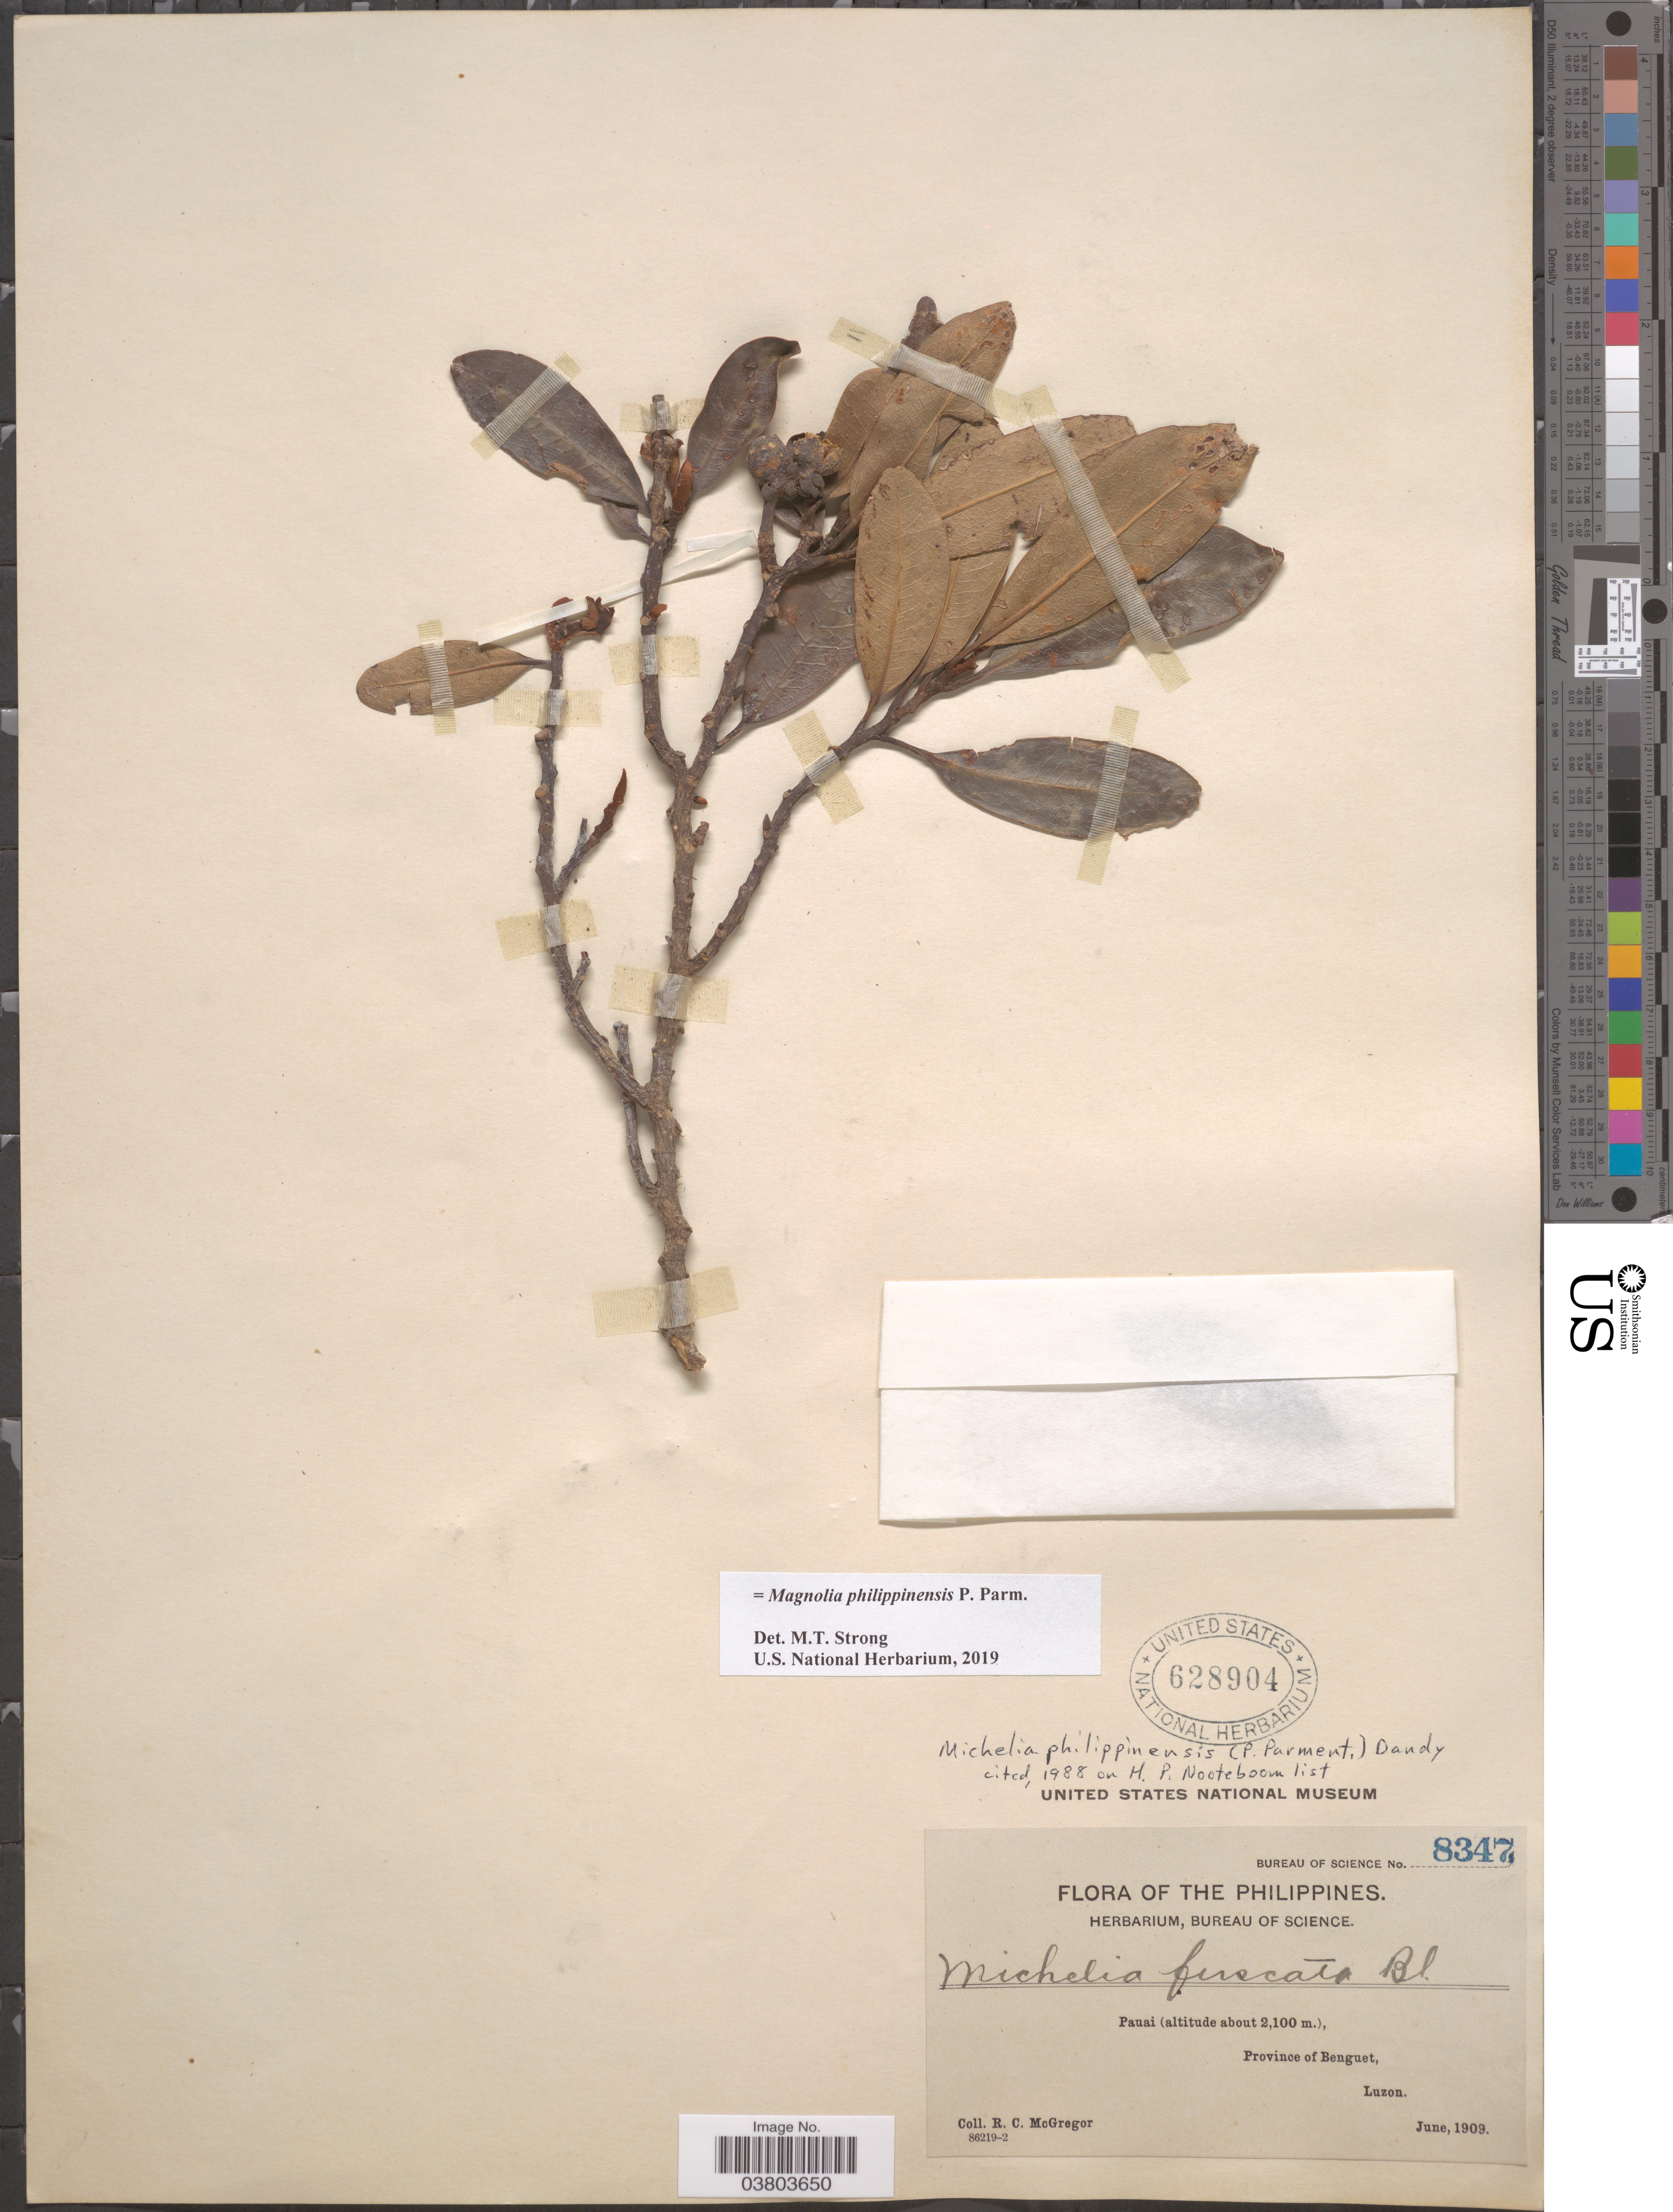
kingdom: Plantae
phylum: Tracheophyta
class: Magnoliopsida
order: Magnoliales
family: Magnoliaceae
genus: Magnolia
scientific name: Magnolia philippinensis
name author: P. Parm.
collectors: R. C. McGregor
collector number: Bureau of Science 8347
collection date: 1909-06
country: Philippines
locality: Pauai, Province of Benguet, Luzon.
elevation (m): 2100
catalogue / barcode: US 628904